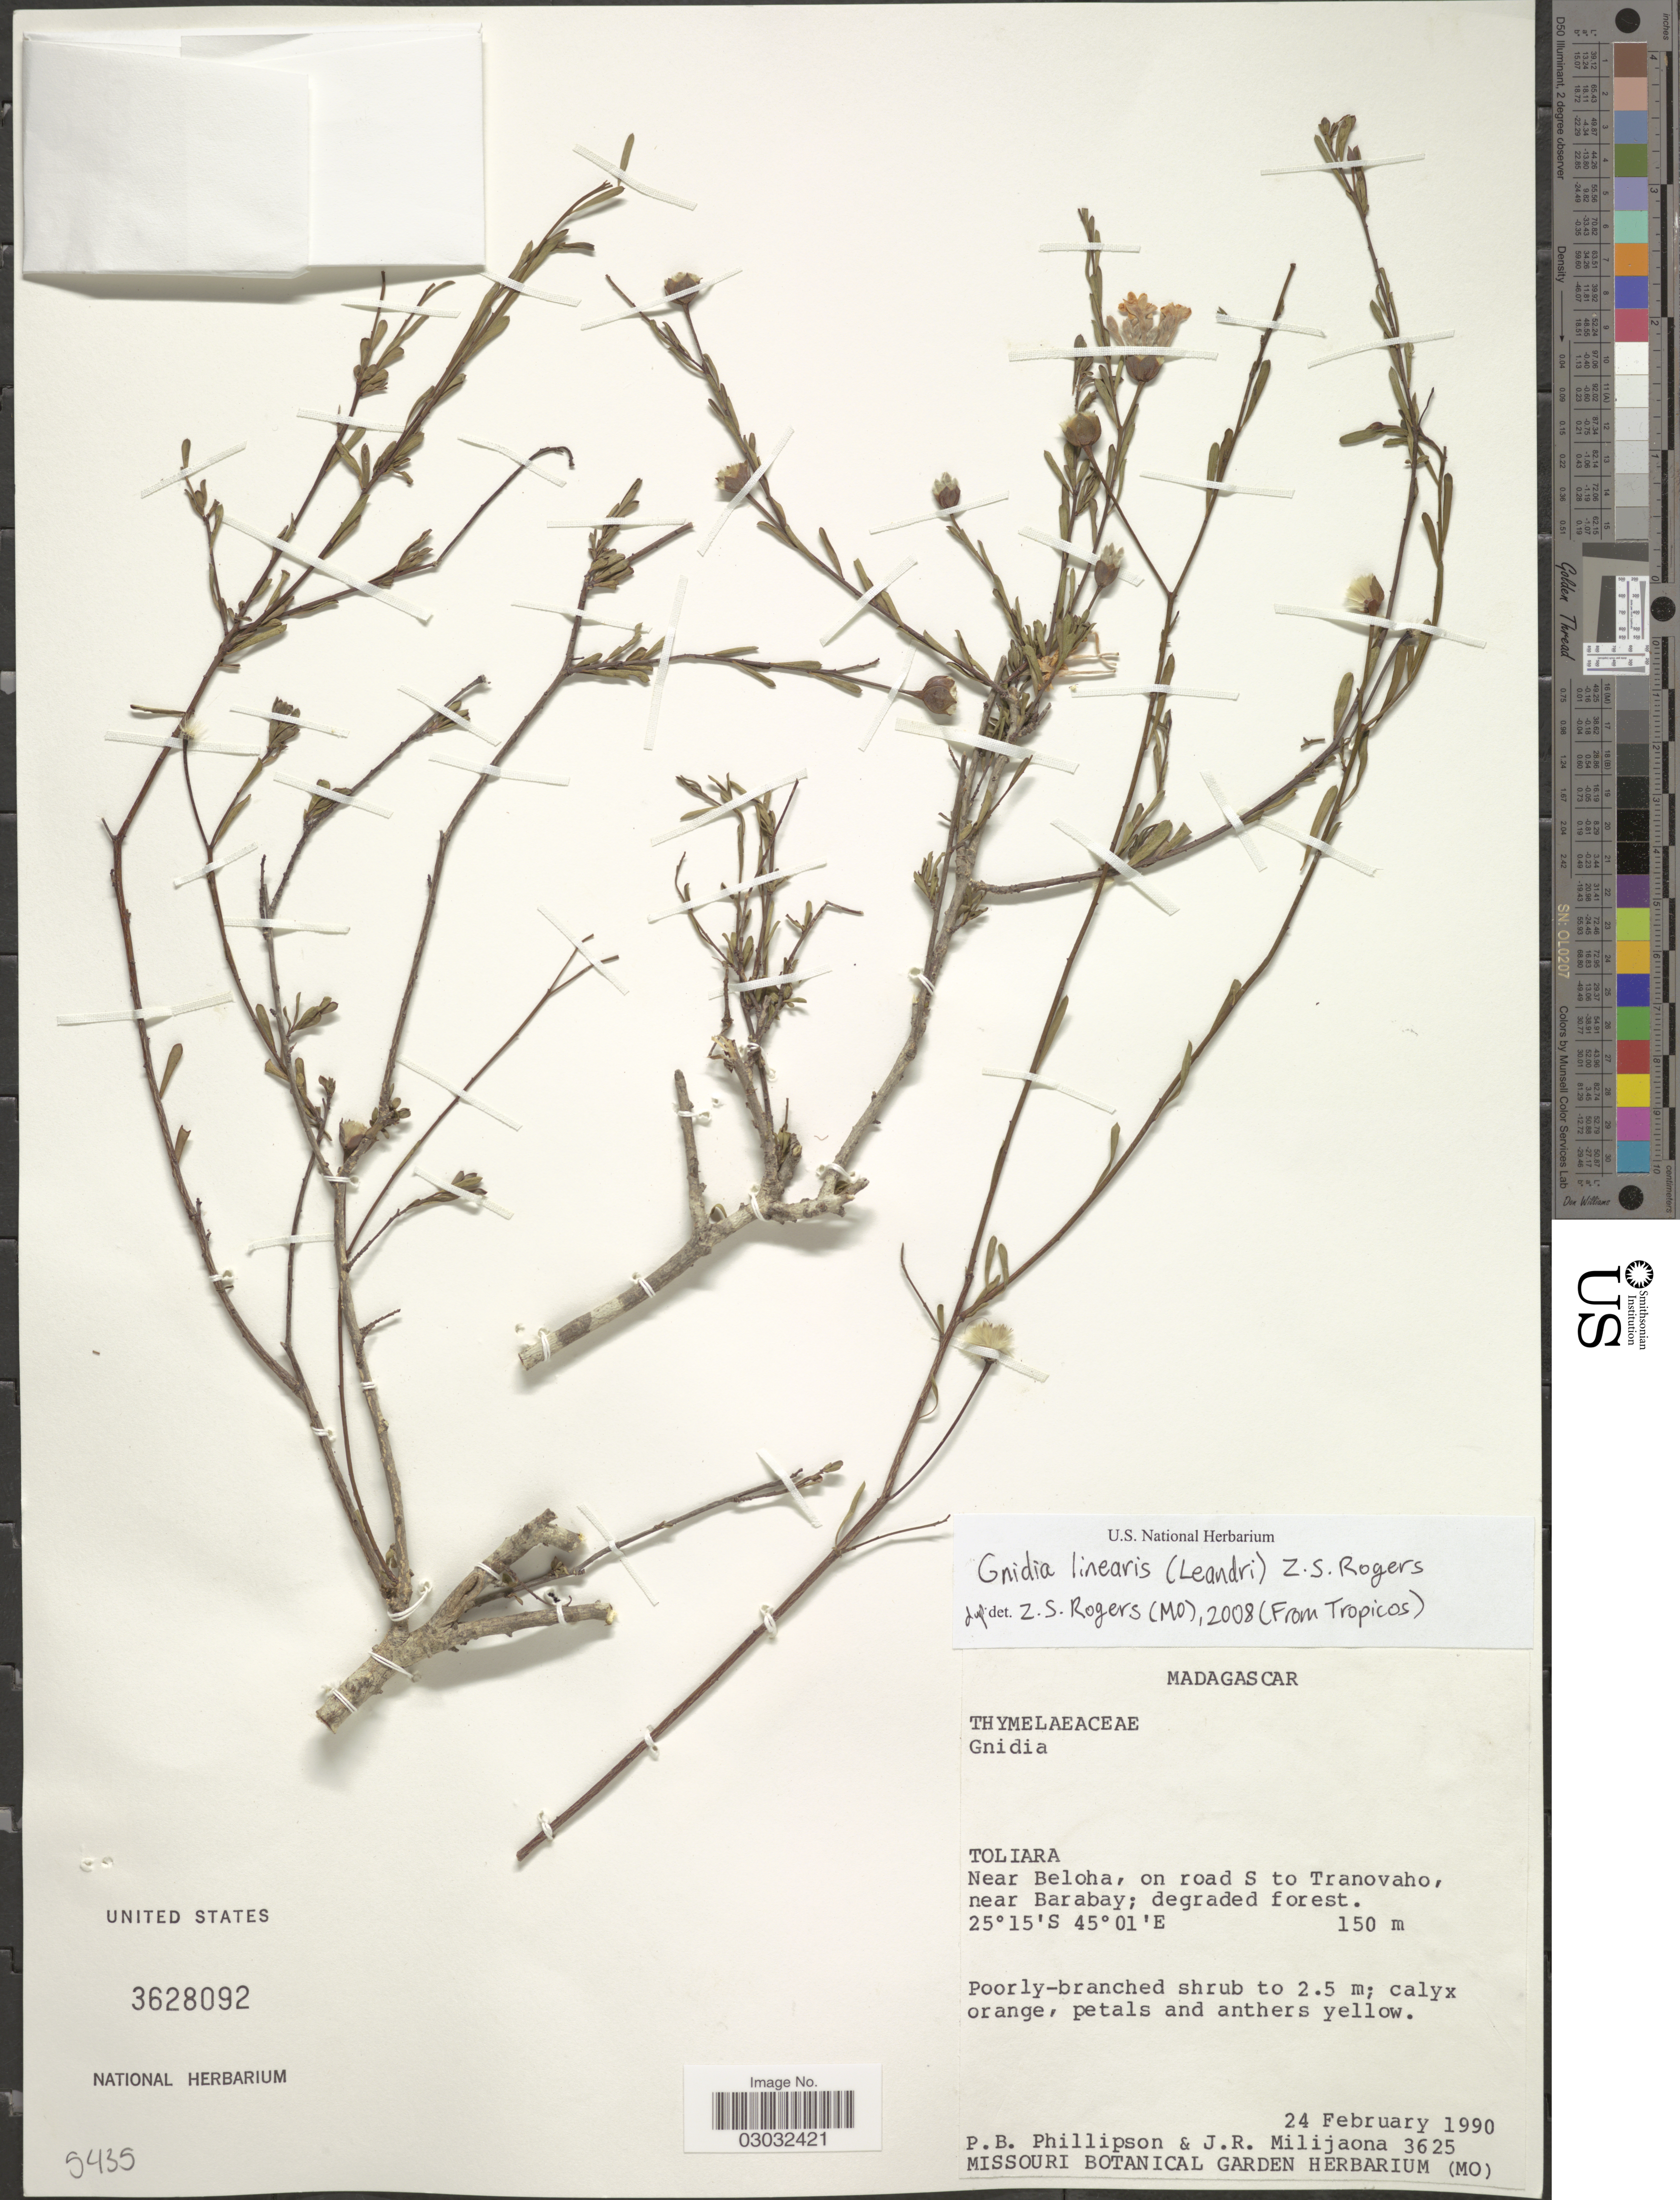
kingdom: Plantae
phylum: Tracheophyta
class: Magnoliopsida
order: Malvales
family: Thymelaeaceae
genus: Lasiosiphon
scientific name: Lasiosiphon decaryi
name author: Leandri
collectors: P. B. Phillipson & J. R. Milijaona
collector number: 3625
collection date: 1990-02-24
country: Madagascar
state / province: Androy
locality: Near Beloha, on road S to Tranovaho, near Barabay.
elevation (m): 150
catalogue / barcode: US 3628092